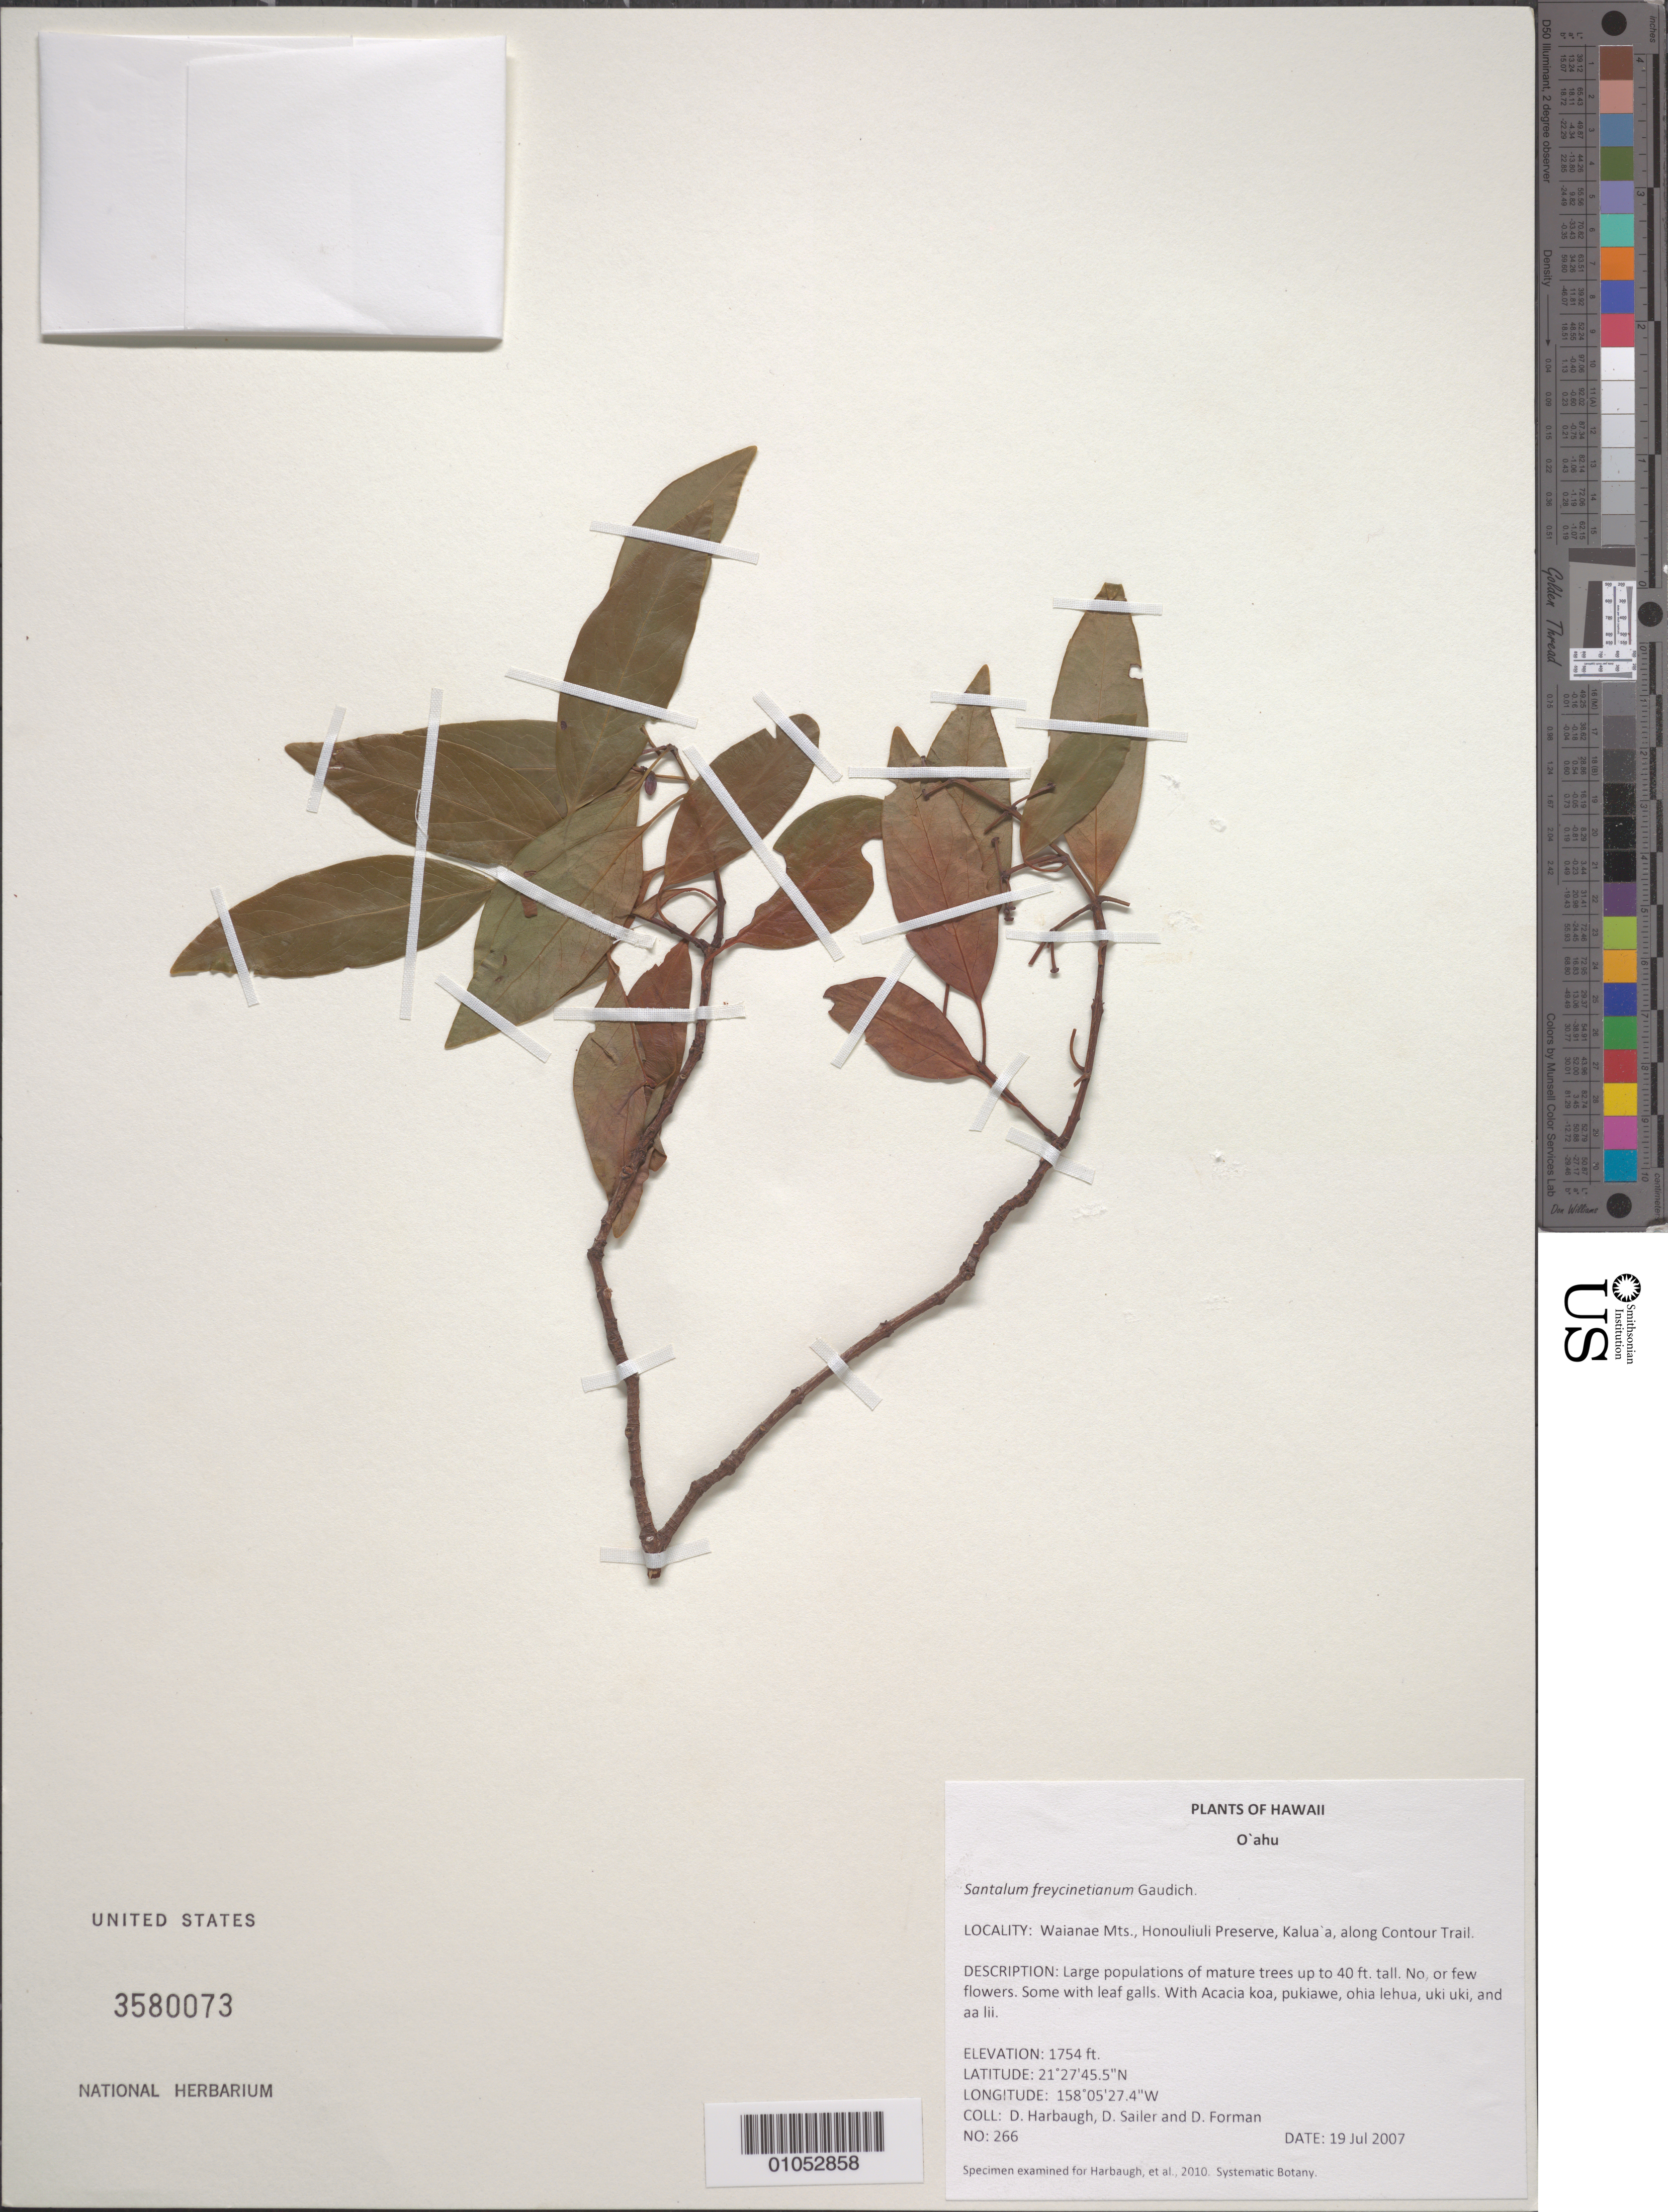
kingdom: Plantae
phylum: Tracheophyta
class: Magnoliopsida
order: Santalales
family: Santalaceae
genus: Santalum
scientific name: Santalum freycinetianum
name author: Gaudich.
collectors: D. Harbaugh, D. Sailer & D. Forman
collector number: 266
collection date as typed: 19 Jul 2007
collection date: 2007-07-19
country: United States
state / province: Hawaii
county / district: Honolulu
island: Oahu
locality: Waianae Mts., Honouliuli Preserve, Kaluaa, along Contour Trail.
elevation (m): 535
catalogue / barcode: US 3580073